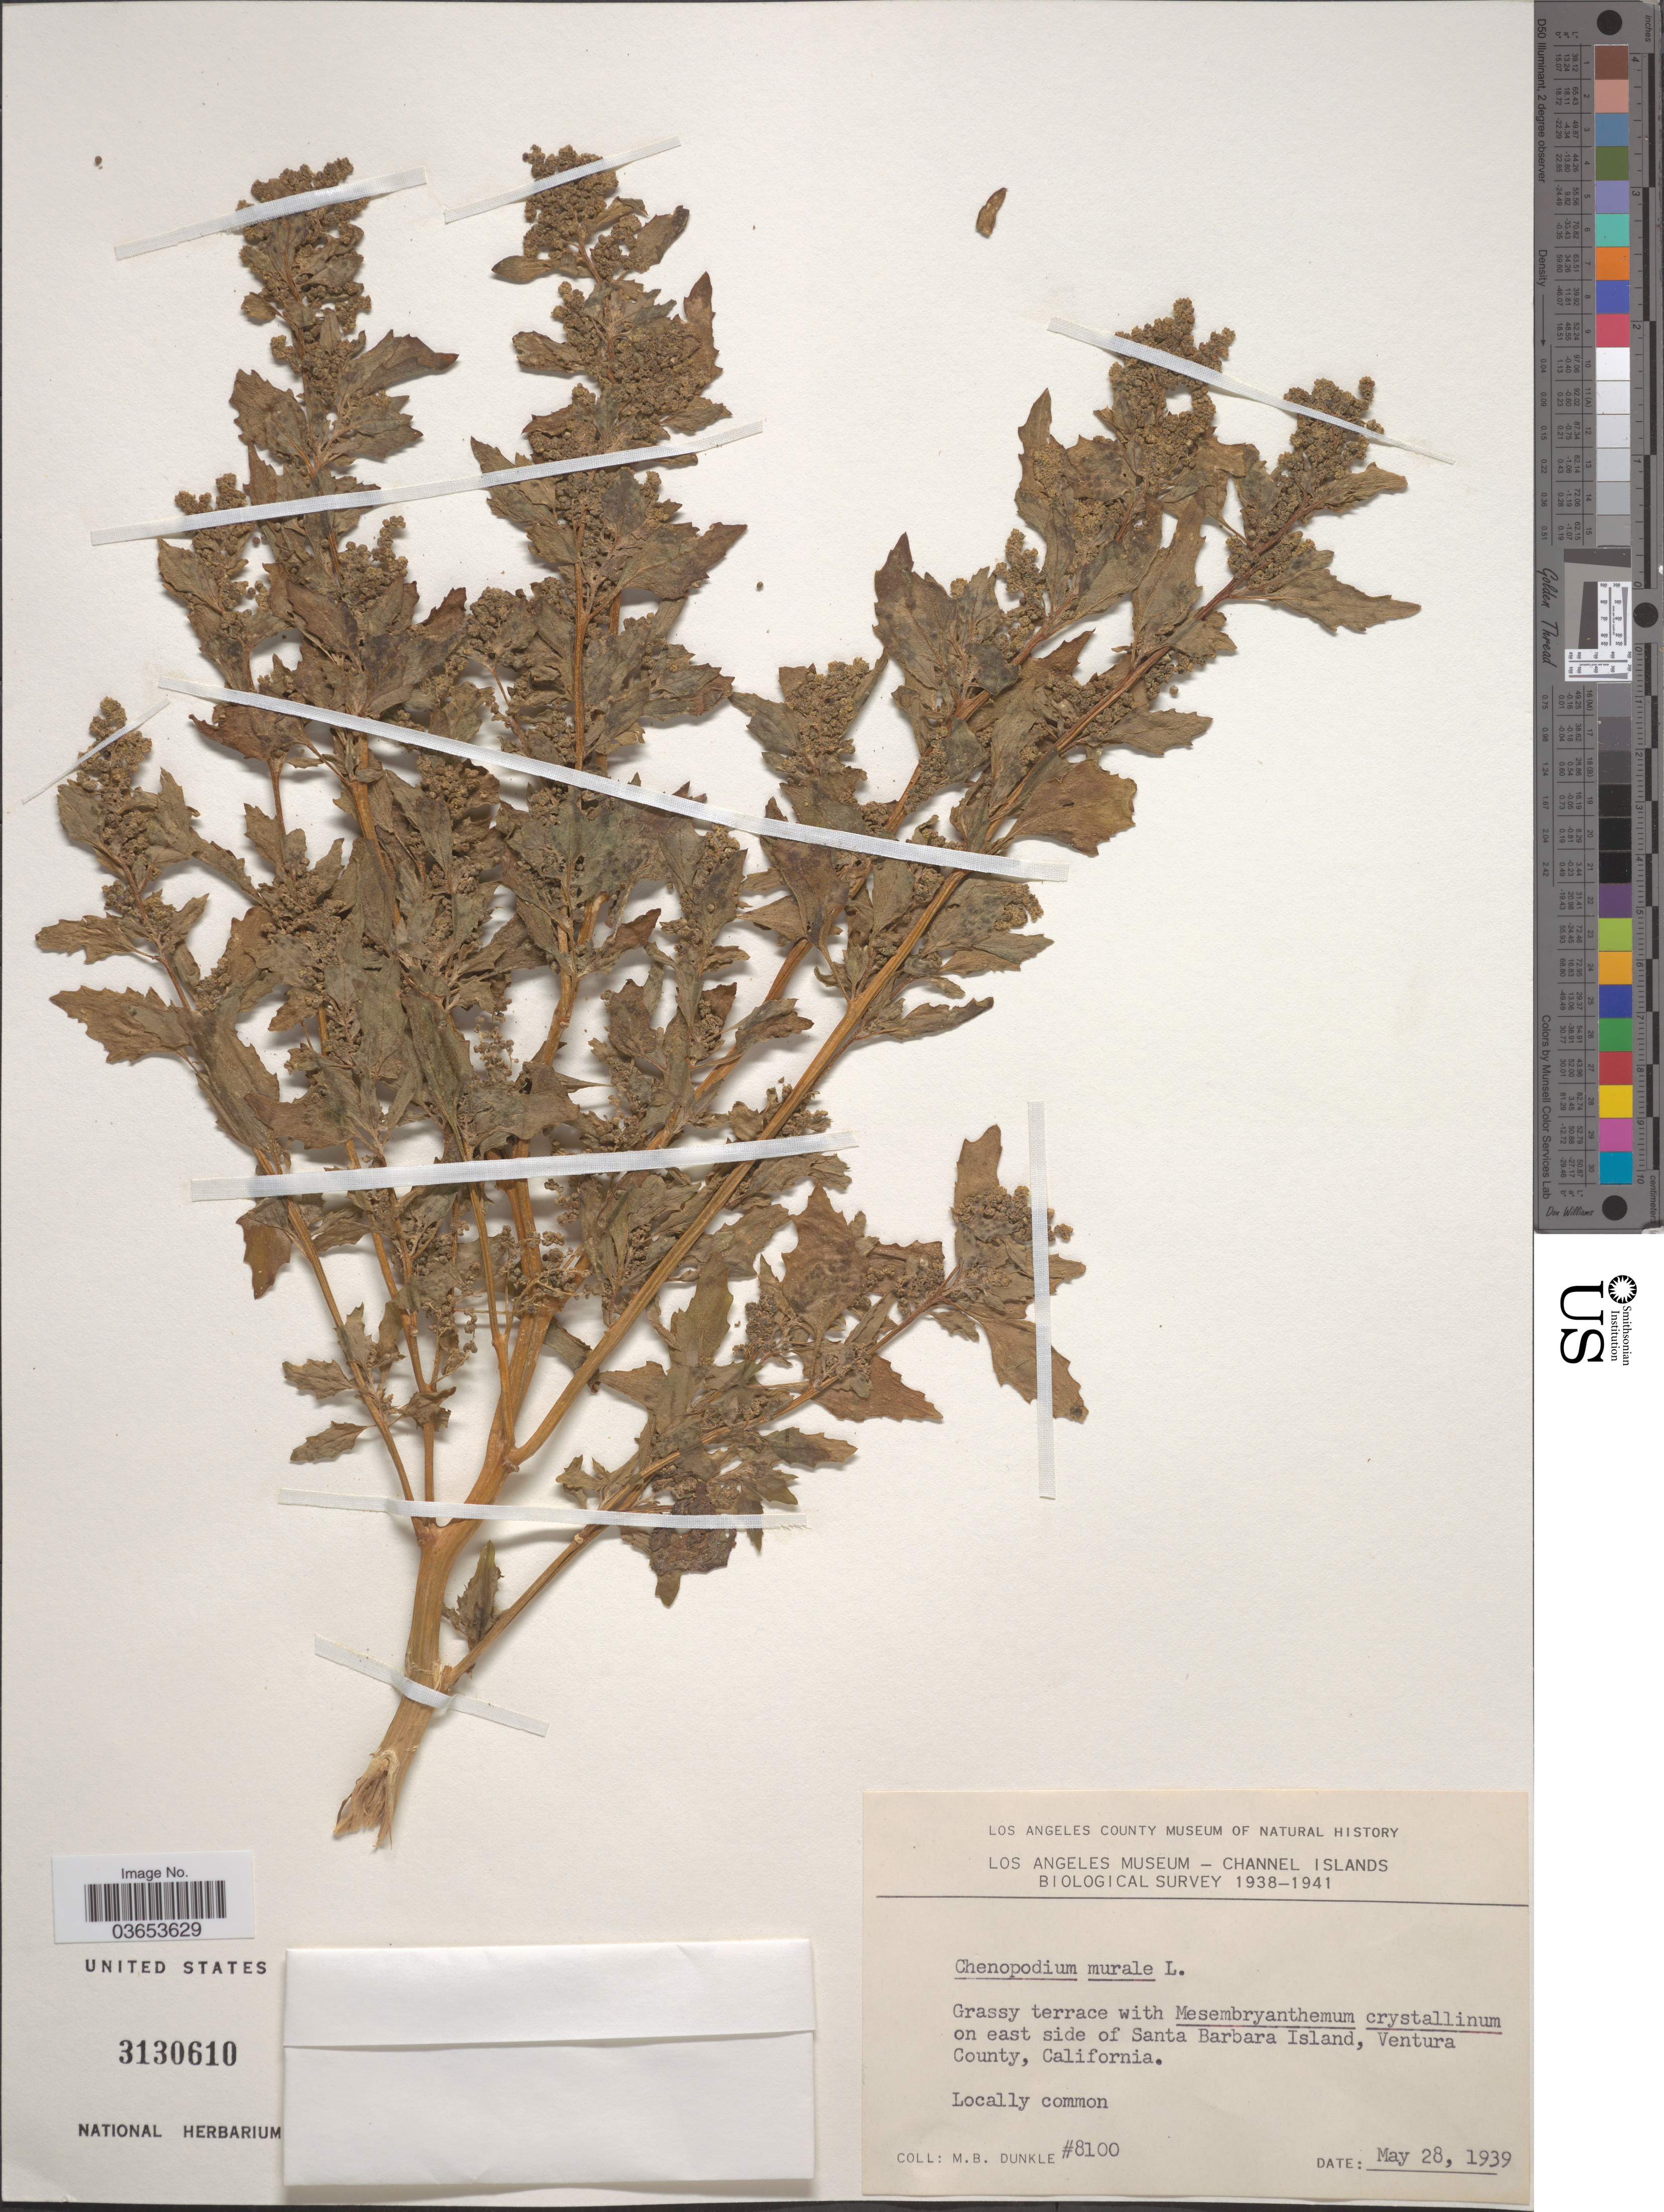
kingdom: Plantae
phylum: Tracheophyta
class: Magnoliopsida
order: Caryophyllales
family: Amaranthaceae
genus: Chenopodium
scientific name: Chenopodium murale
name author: L.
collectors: M. Dunkle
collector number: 8100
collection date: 1939-05-28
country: United States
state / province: California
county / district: Ventura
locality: Channel Islands. On east side of Santa Barbara Island, Ventura County.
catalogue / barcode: US 3130610